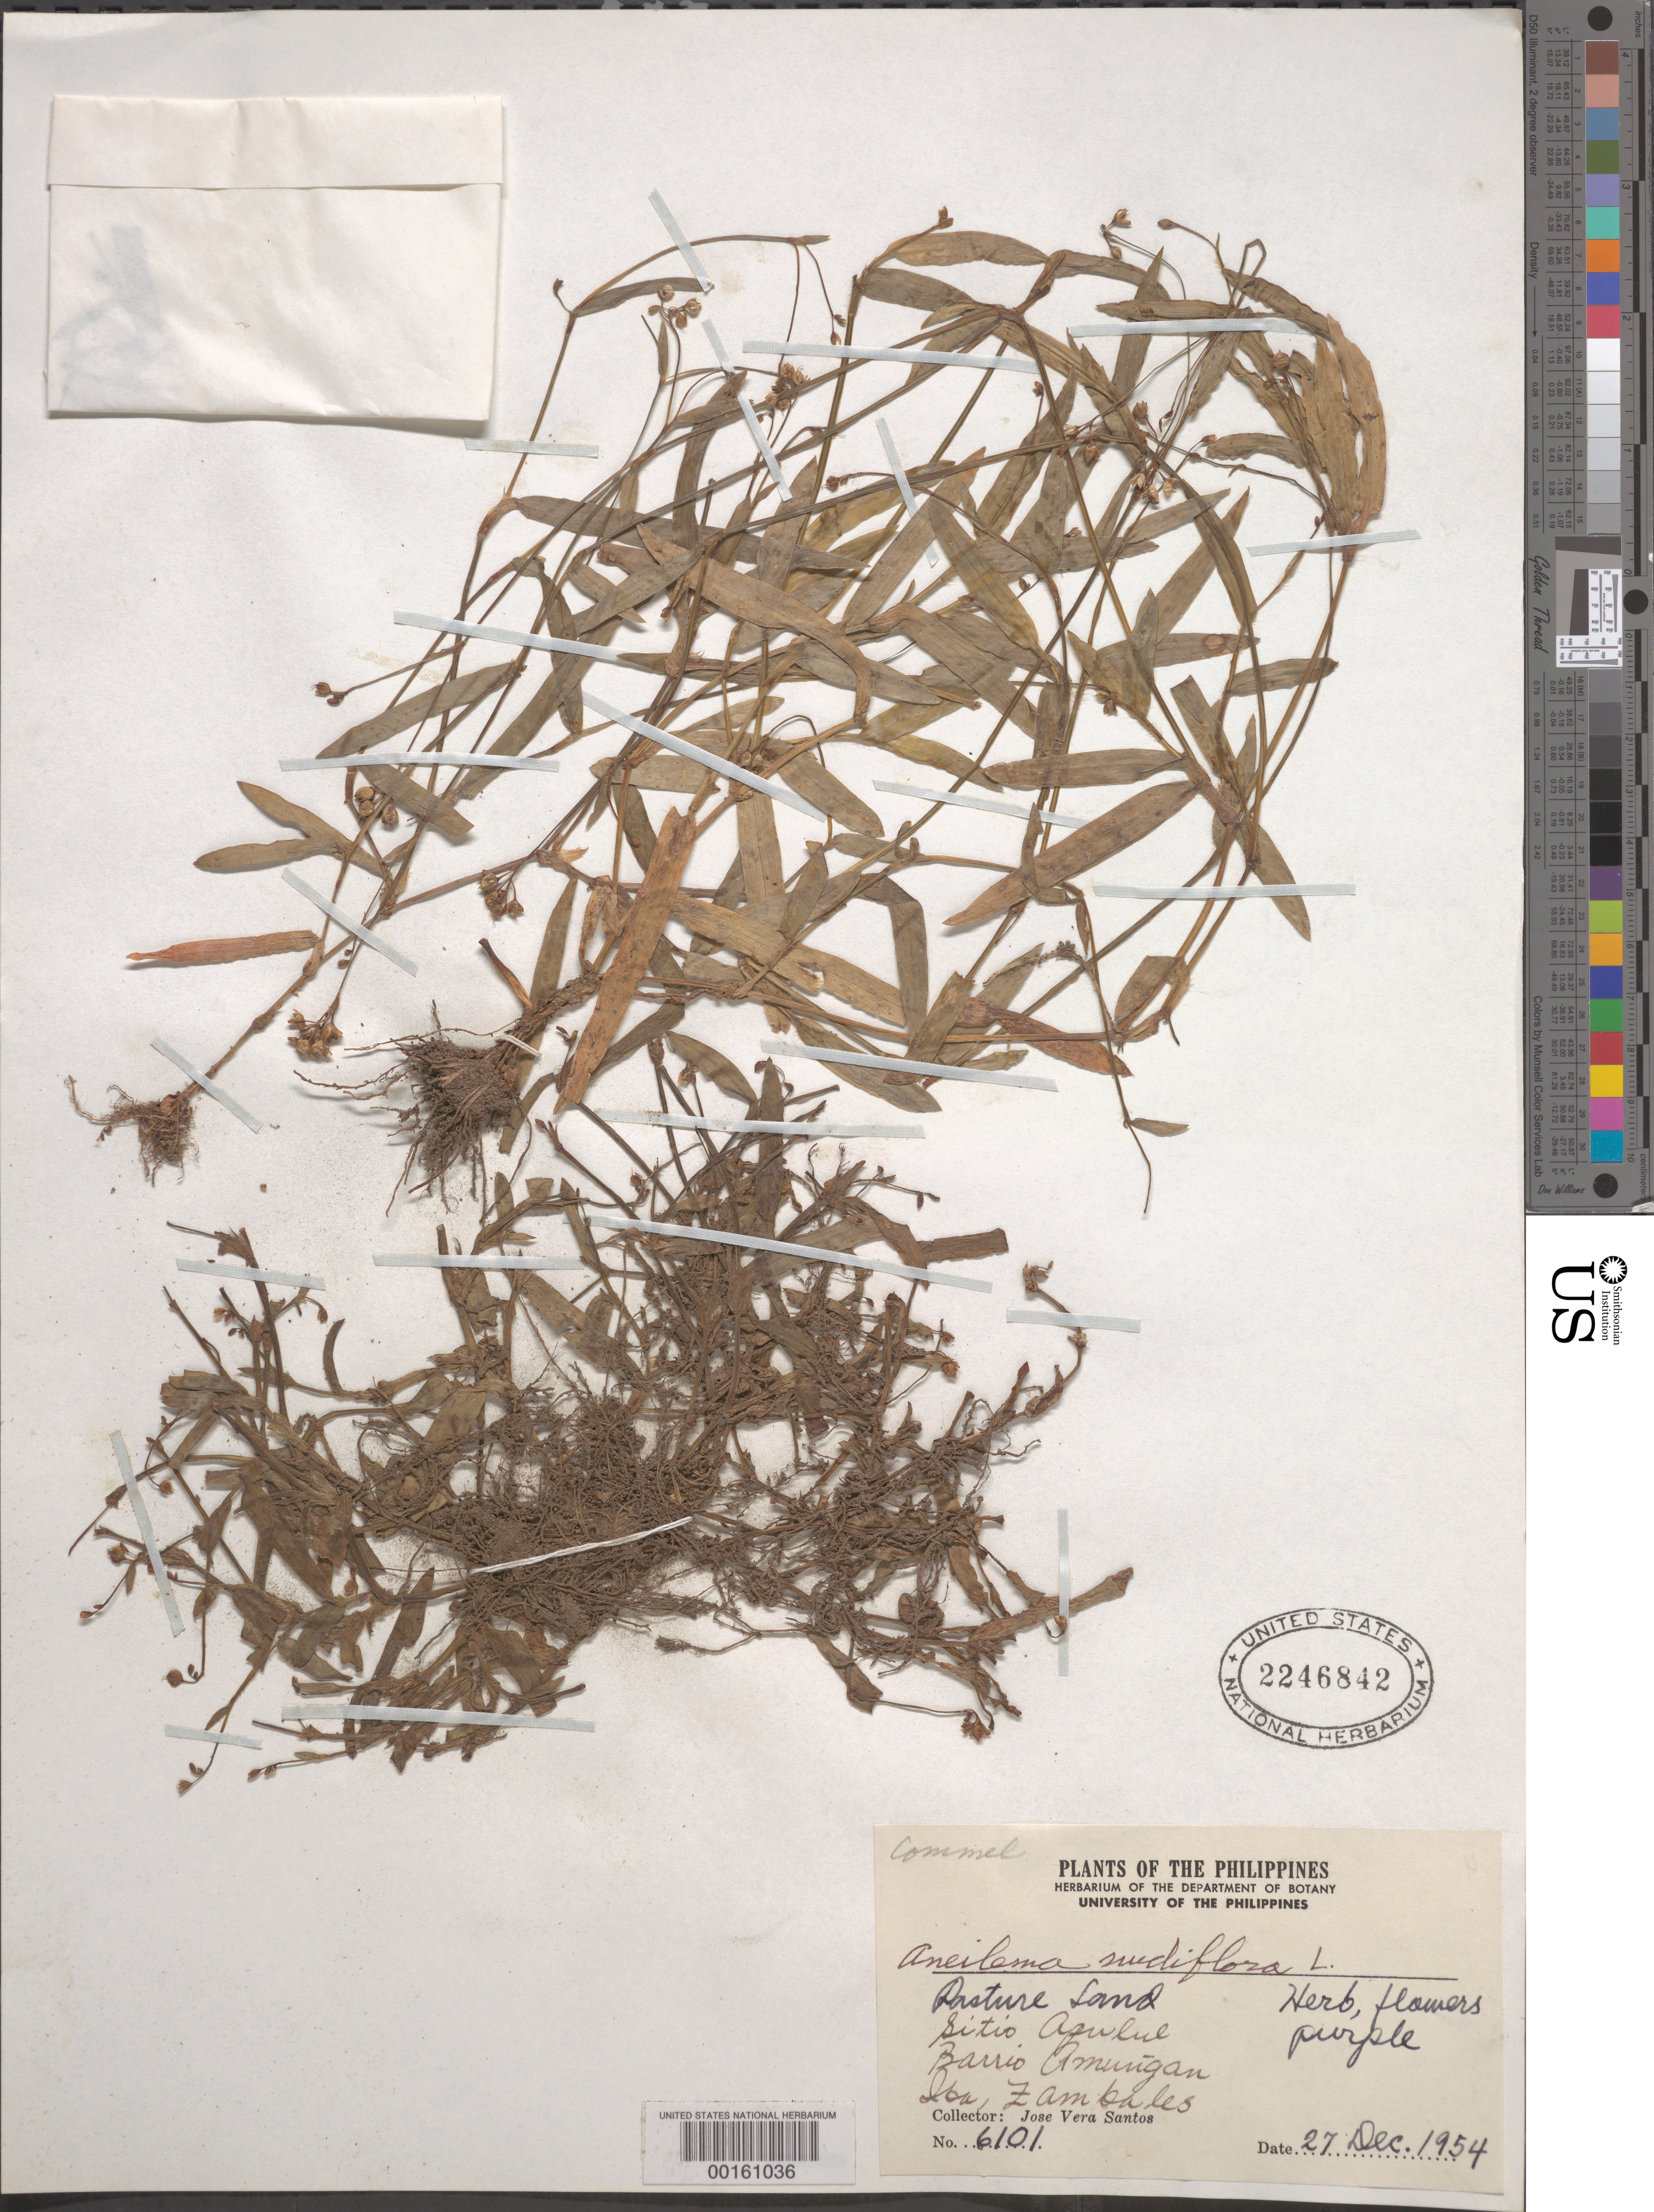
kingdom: Plantae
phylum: Tracheophyta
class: Liliopsida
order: Commelinales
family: Commelinaceae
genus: Murdannia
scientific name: Murdannia nudiflora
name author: (L.) Brenan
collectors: J. Santos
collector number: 6101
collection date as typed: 27 Dec 1954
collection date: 1954-12-27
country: Philippines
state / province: Central Luzon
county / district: Zambales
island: Luzon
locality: Barrio amungan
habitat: Pasture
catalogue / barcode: US 2246842